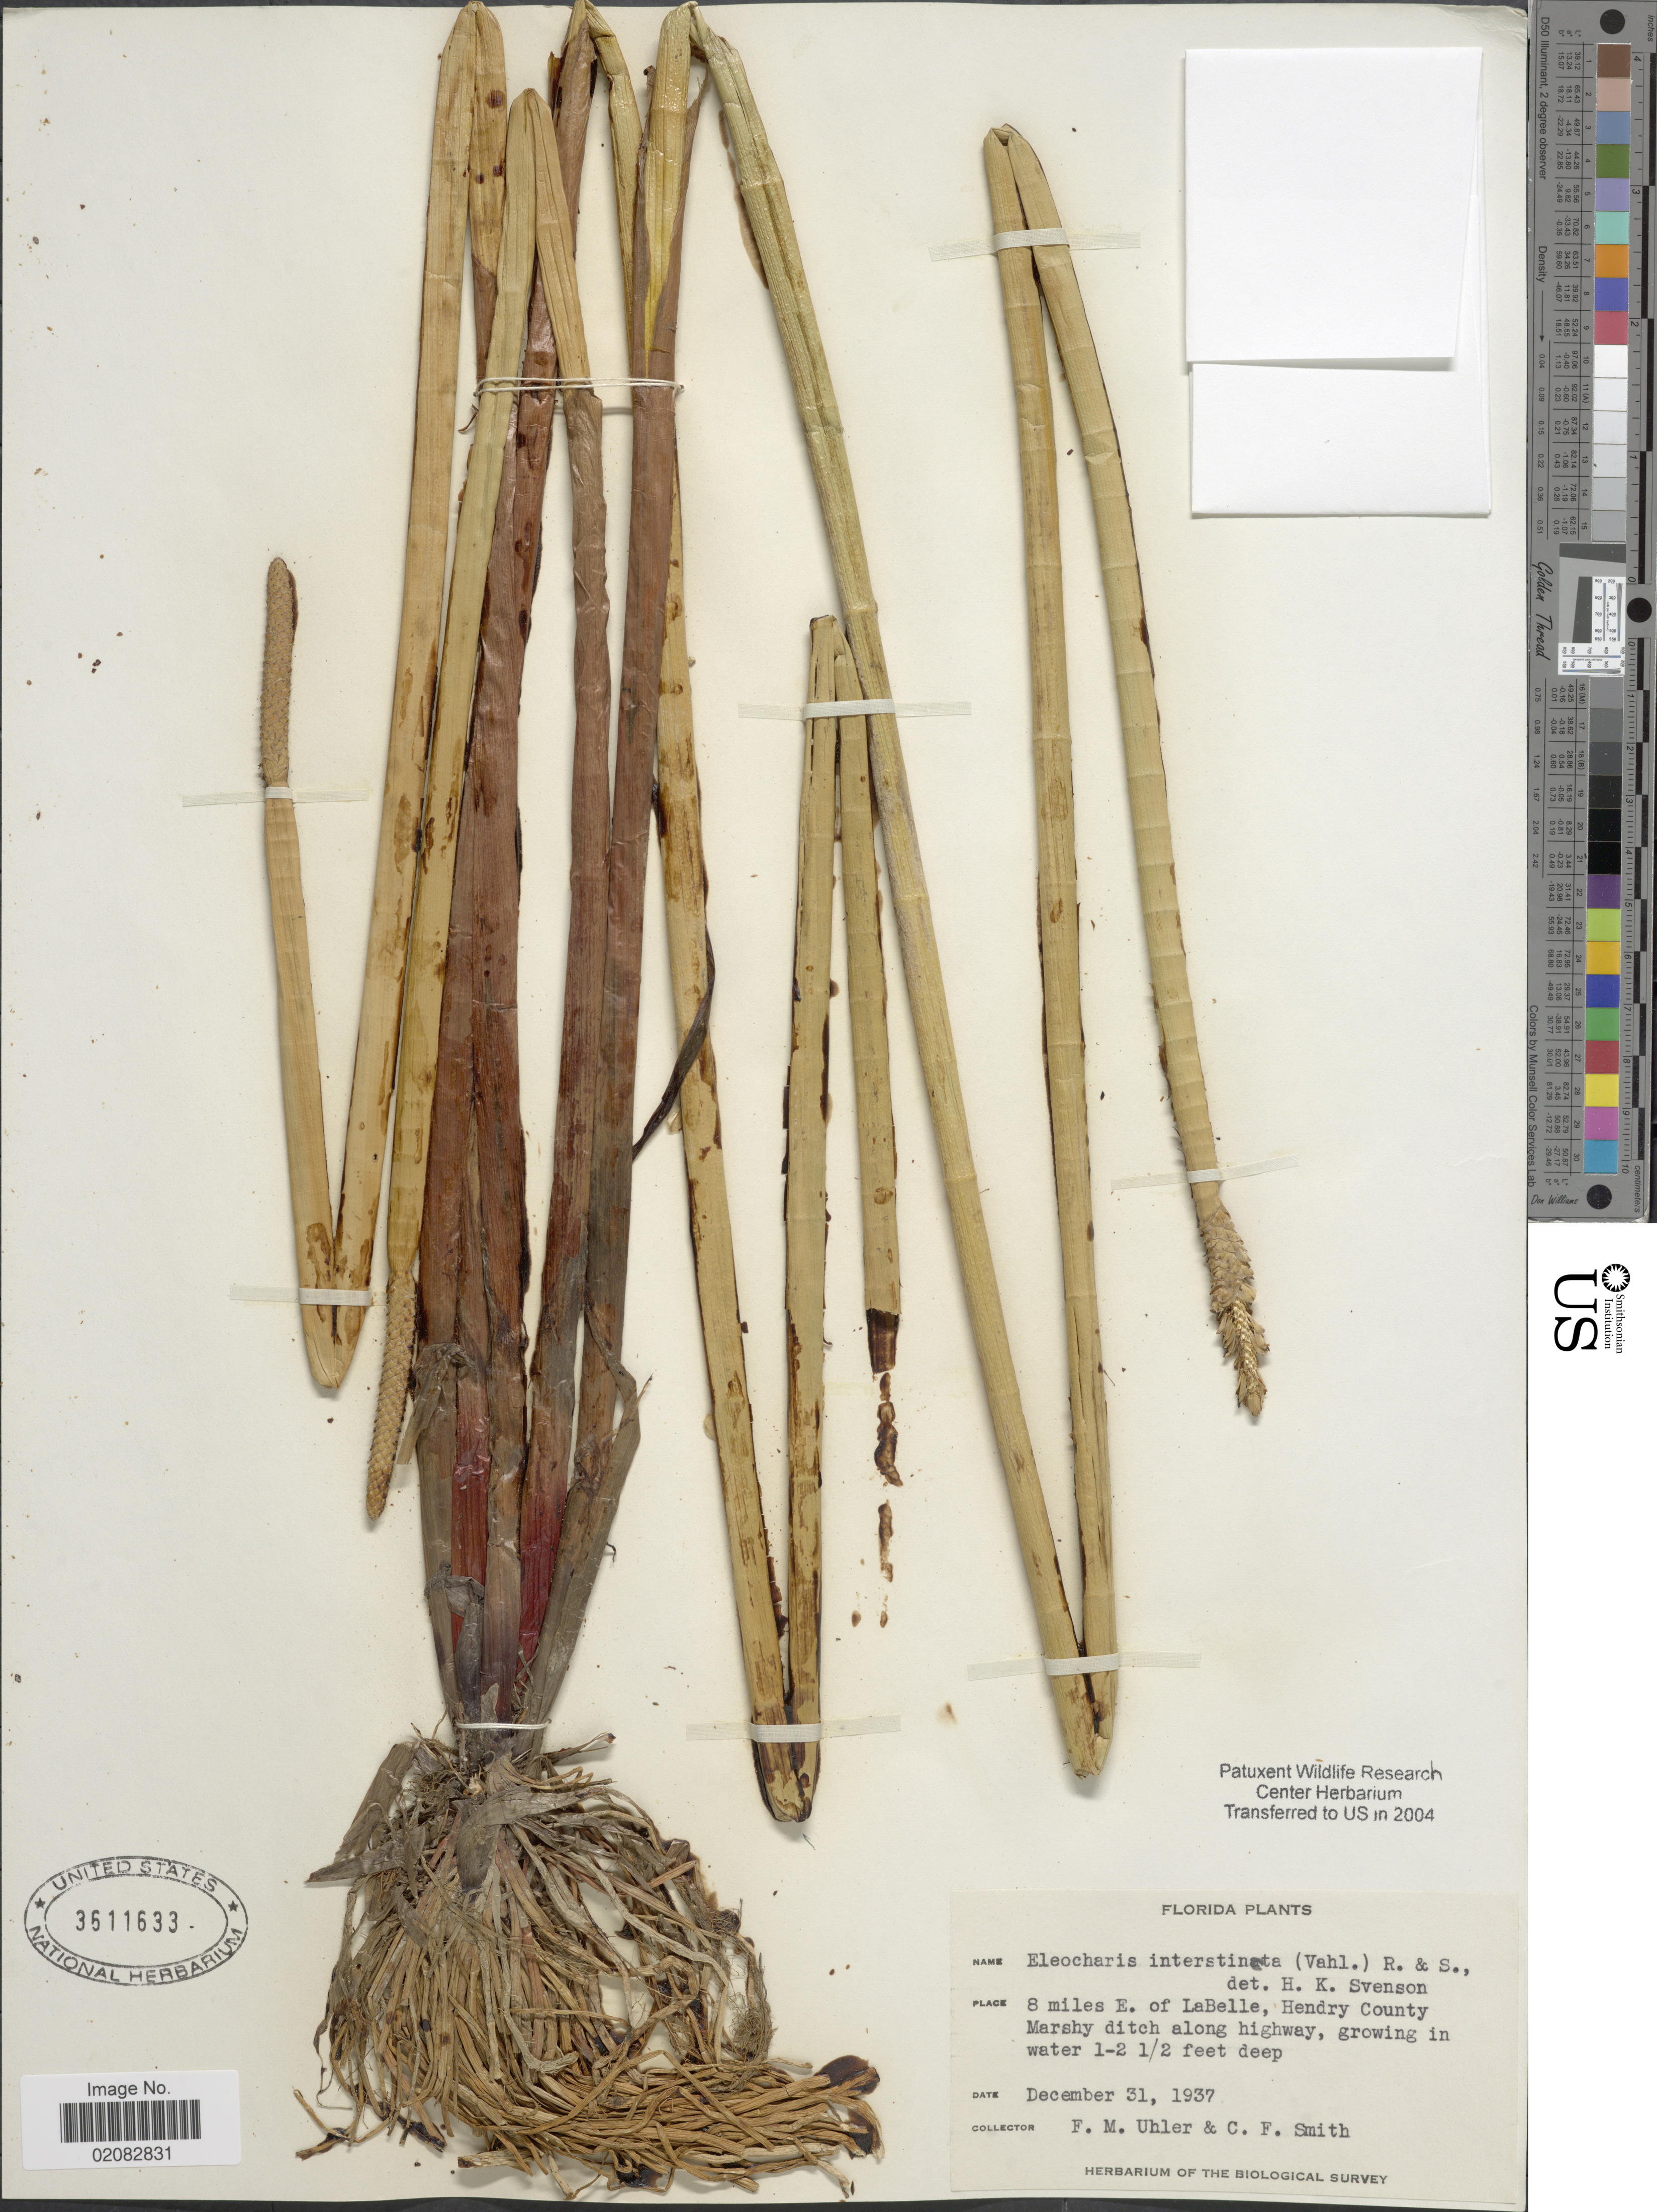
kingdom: Plantae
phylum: Tracheophyta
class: Liliopsida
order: Poales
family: Cyperaceae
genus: Eleocharis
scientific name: Eleocharis interstincta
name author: (Vahl) Roem. & Schult.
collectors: F. M. Uhler & C. F. Smith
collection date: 1937-12-31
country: United States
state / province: Florida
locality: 8 miles E. of LaBelle, Hendry County, Marshy ditch along highway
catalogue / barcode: US 3611633